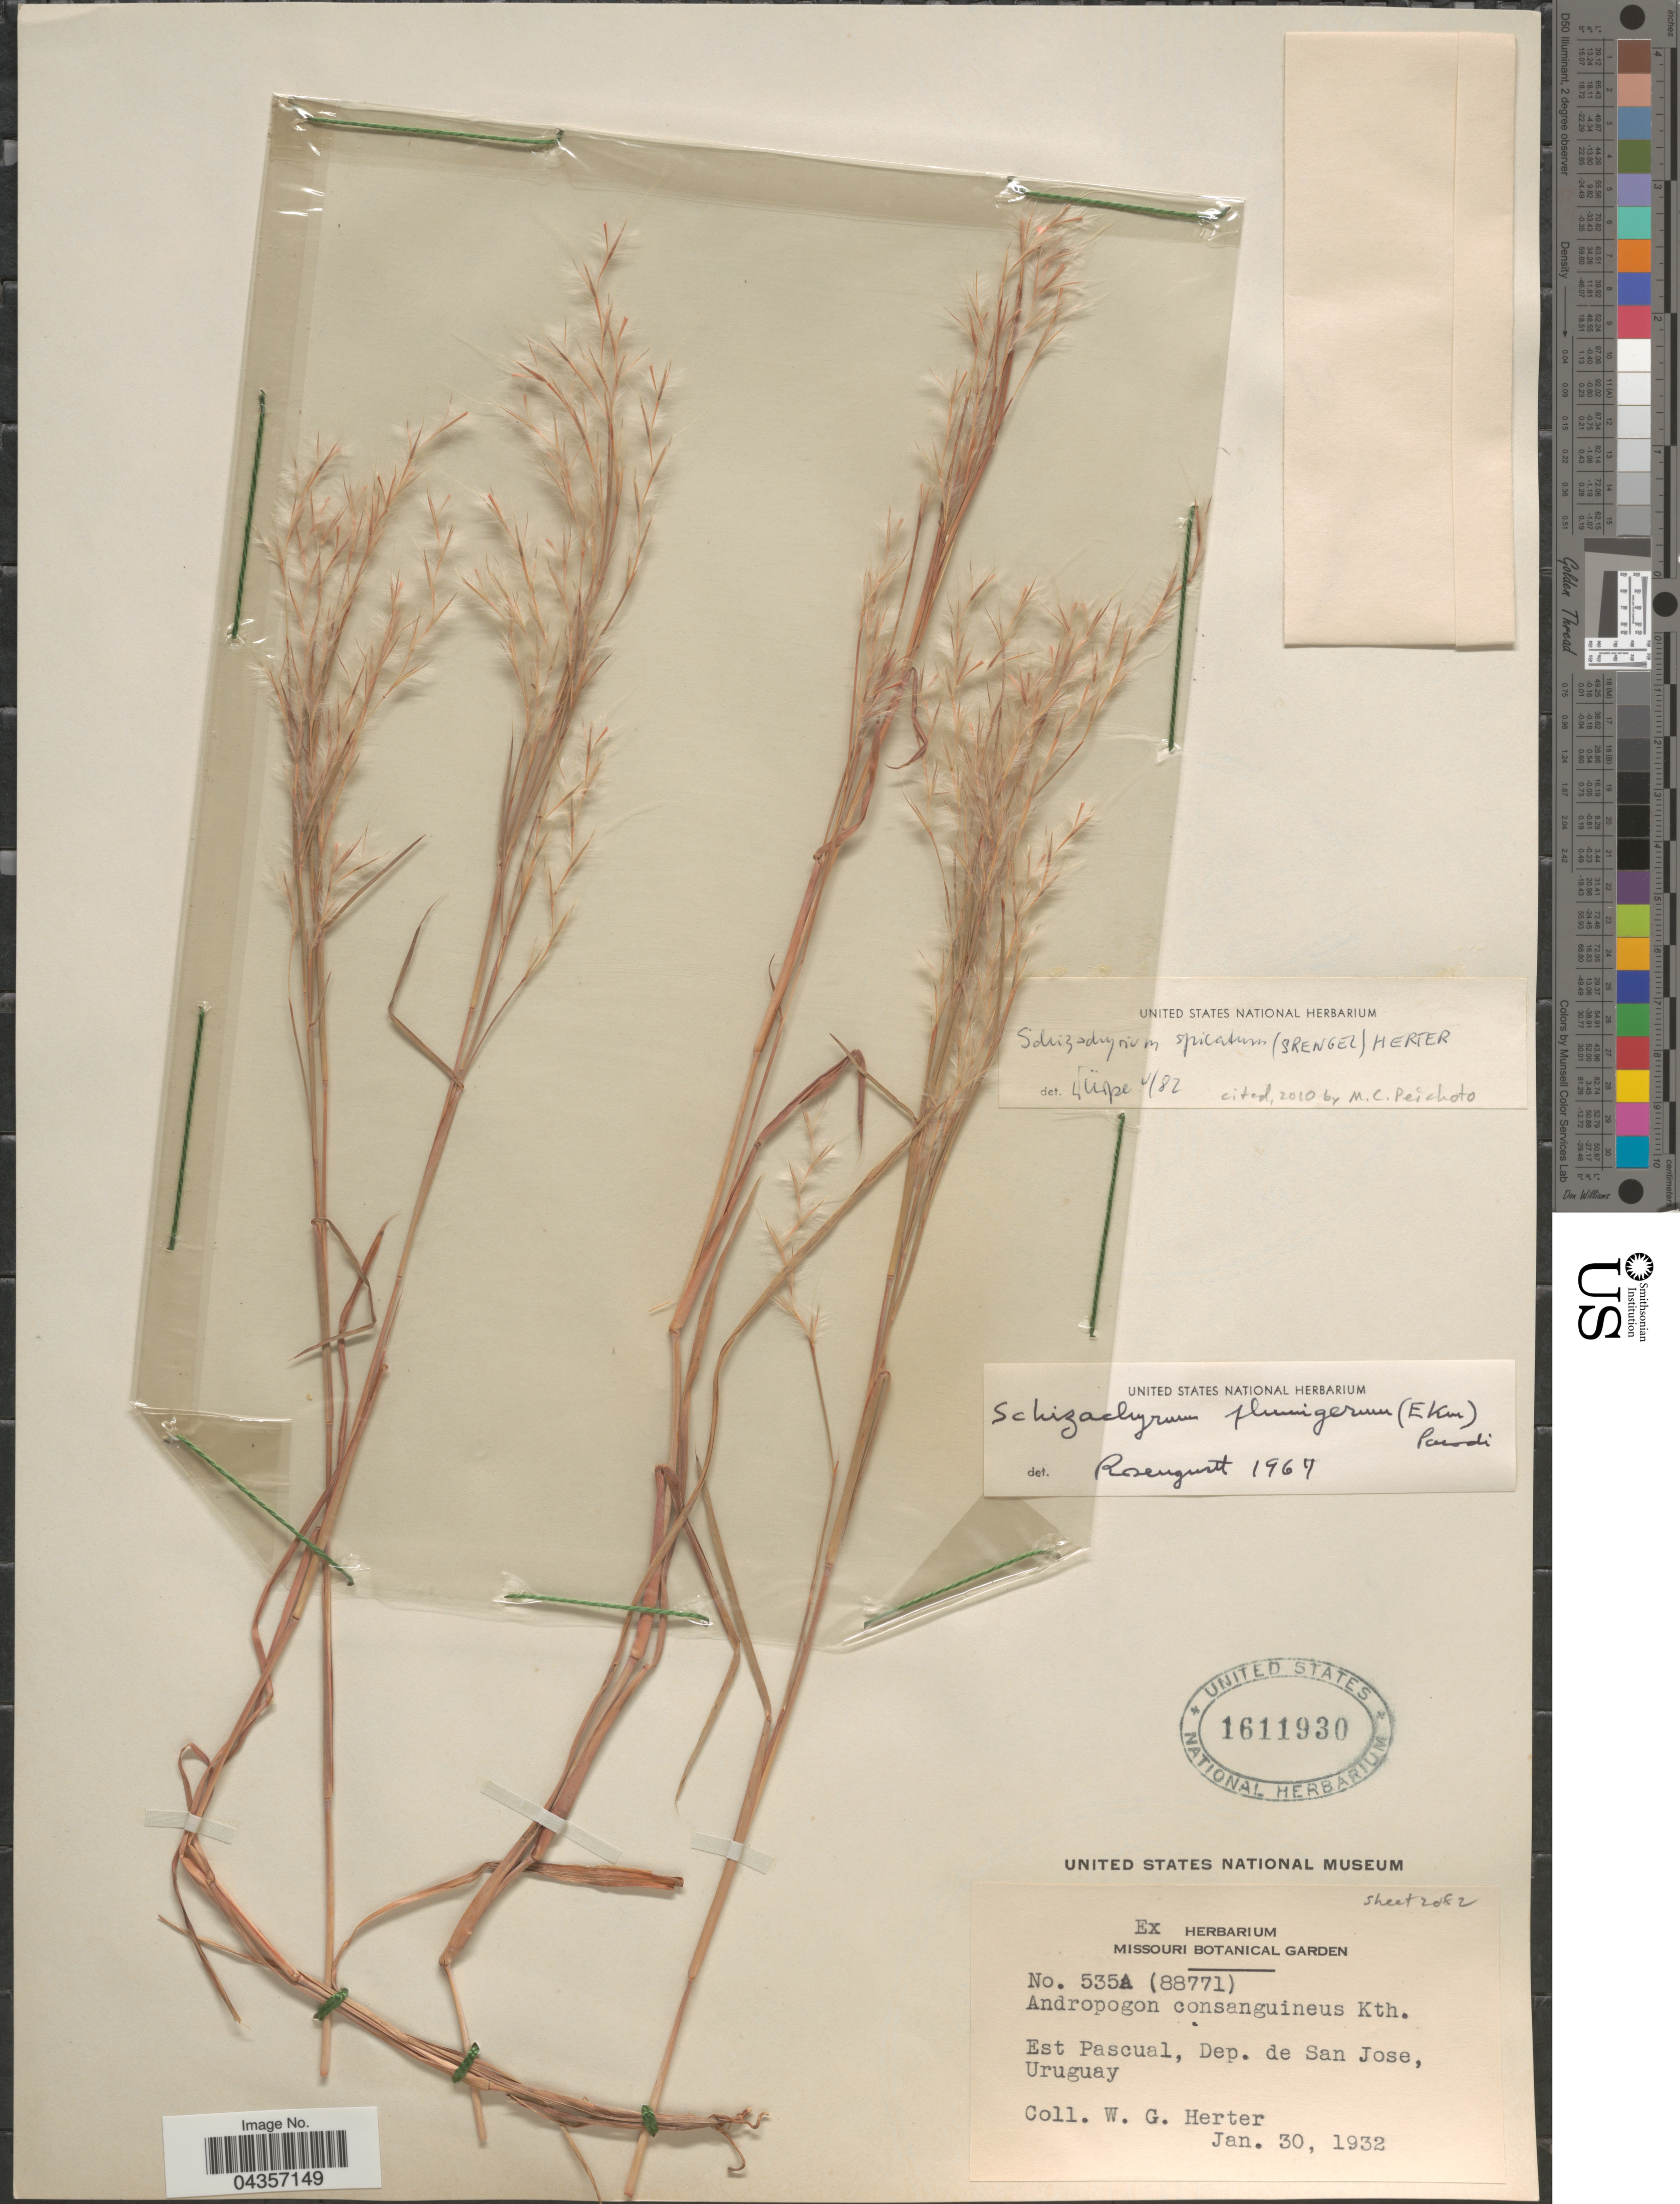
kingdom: Plantae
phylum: Tracheophyta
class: Liliopsida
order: Poales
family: Poaceae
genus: Schizachyrium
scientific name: Schizachyrium spicatum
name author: (Spreng.) Wipff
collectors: W. G. Herter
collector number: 535A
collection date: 1932-01-30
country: Uruguay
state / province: San Jose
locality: Est Pascual, Dep. de San Jose.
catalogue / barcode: US 1611930